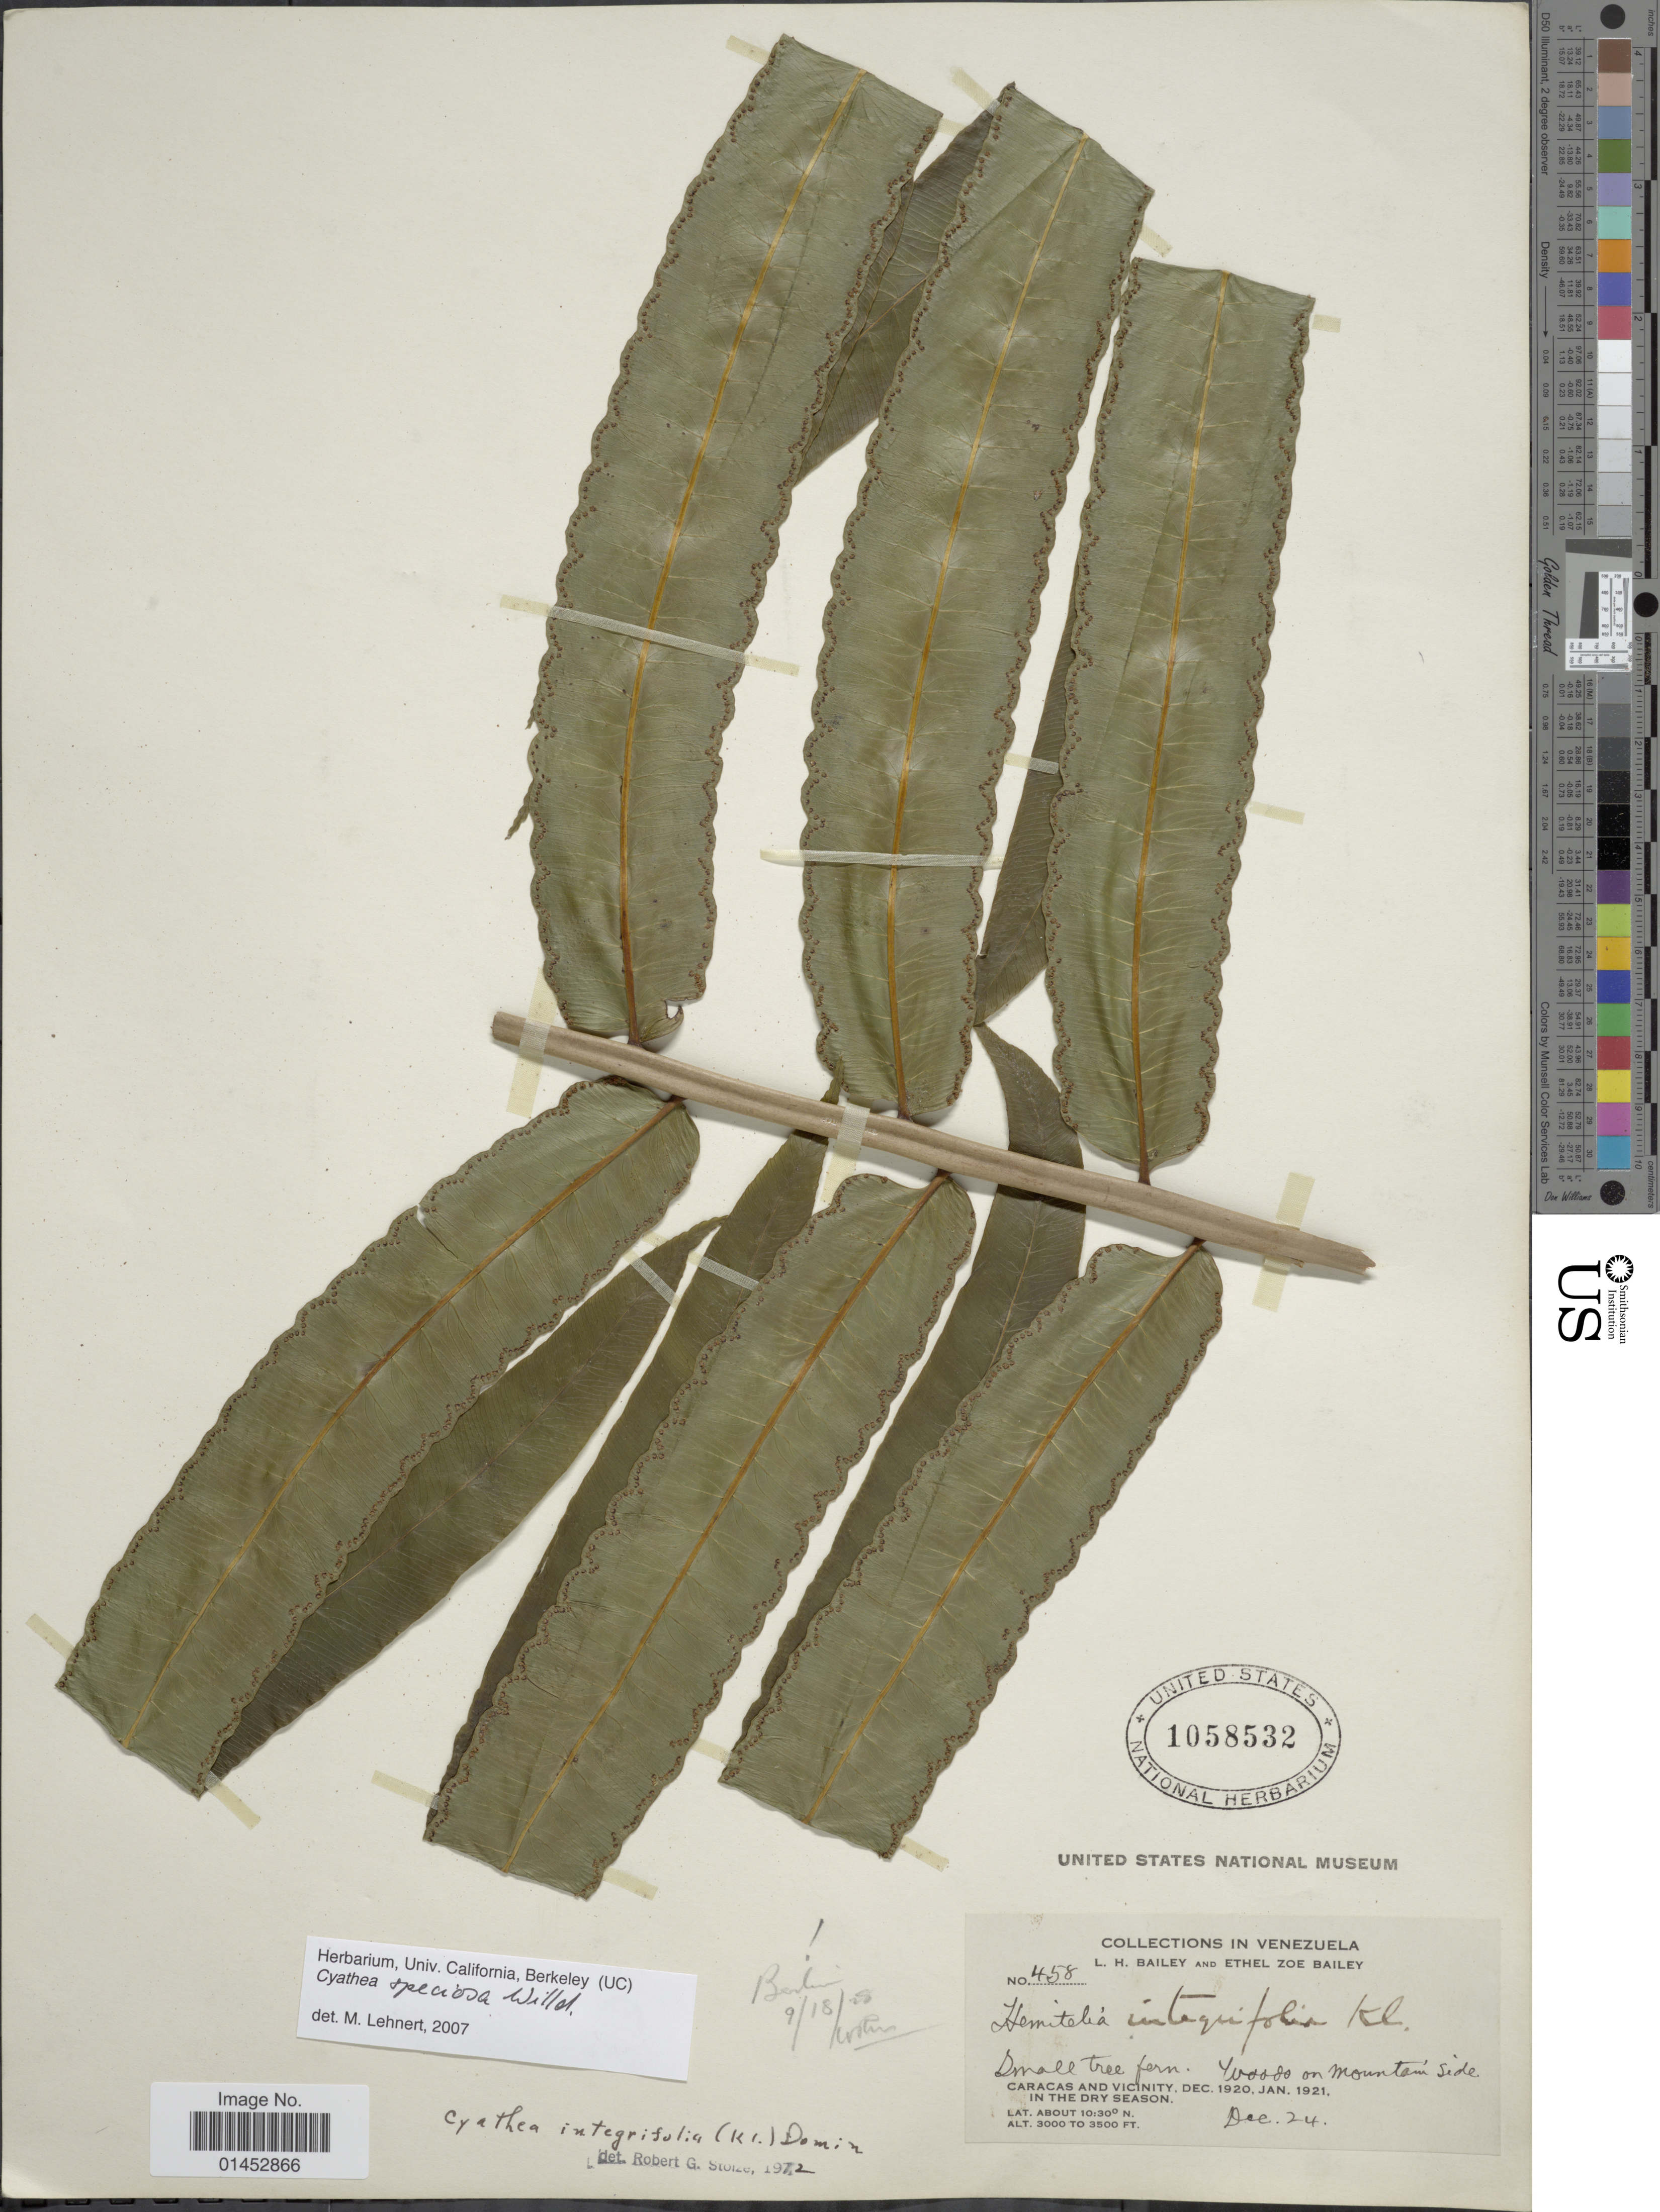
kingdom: Plantae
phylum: Tracheophyta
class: Polypodiopsida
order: Cyatheales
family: Cyatheaceae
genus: Cyathea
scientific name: Cyathea speciosa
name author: Humb. & Bonpl. ex Willd.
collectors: L. H. Bailey & E. Z. Bailey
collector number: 458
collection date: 1921-12-24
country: Venezuela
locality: Wood on mountain side, Caracas and vicinity, in the dry season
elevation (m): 914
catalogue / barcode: US 1058532